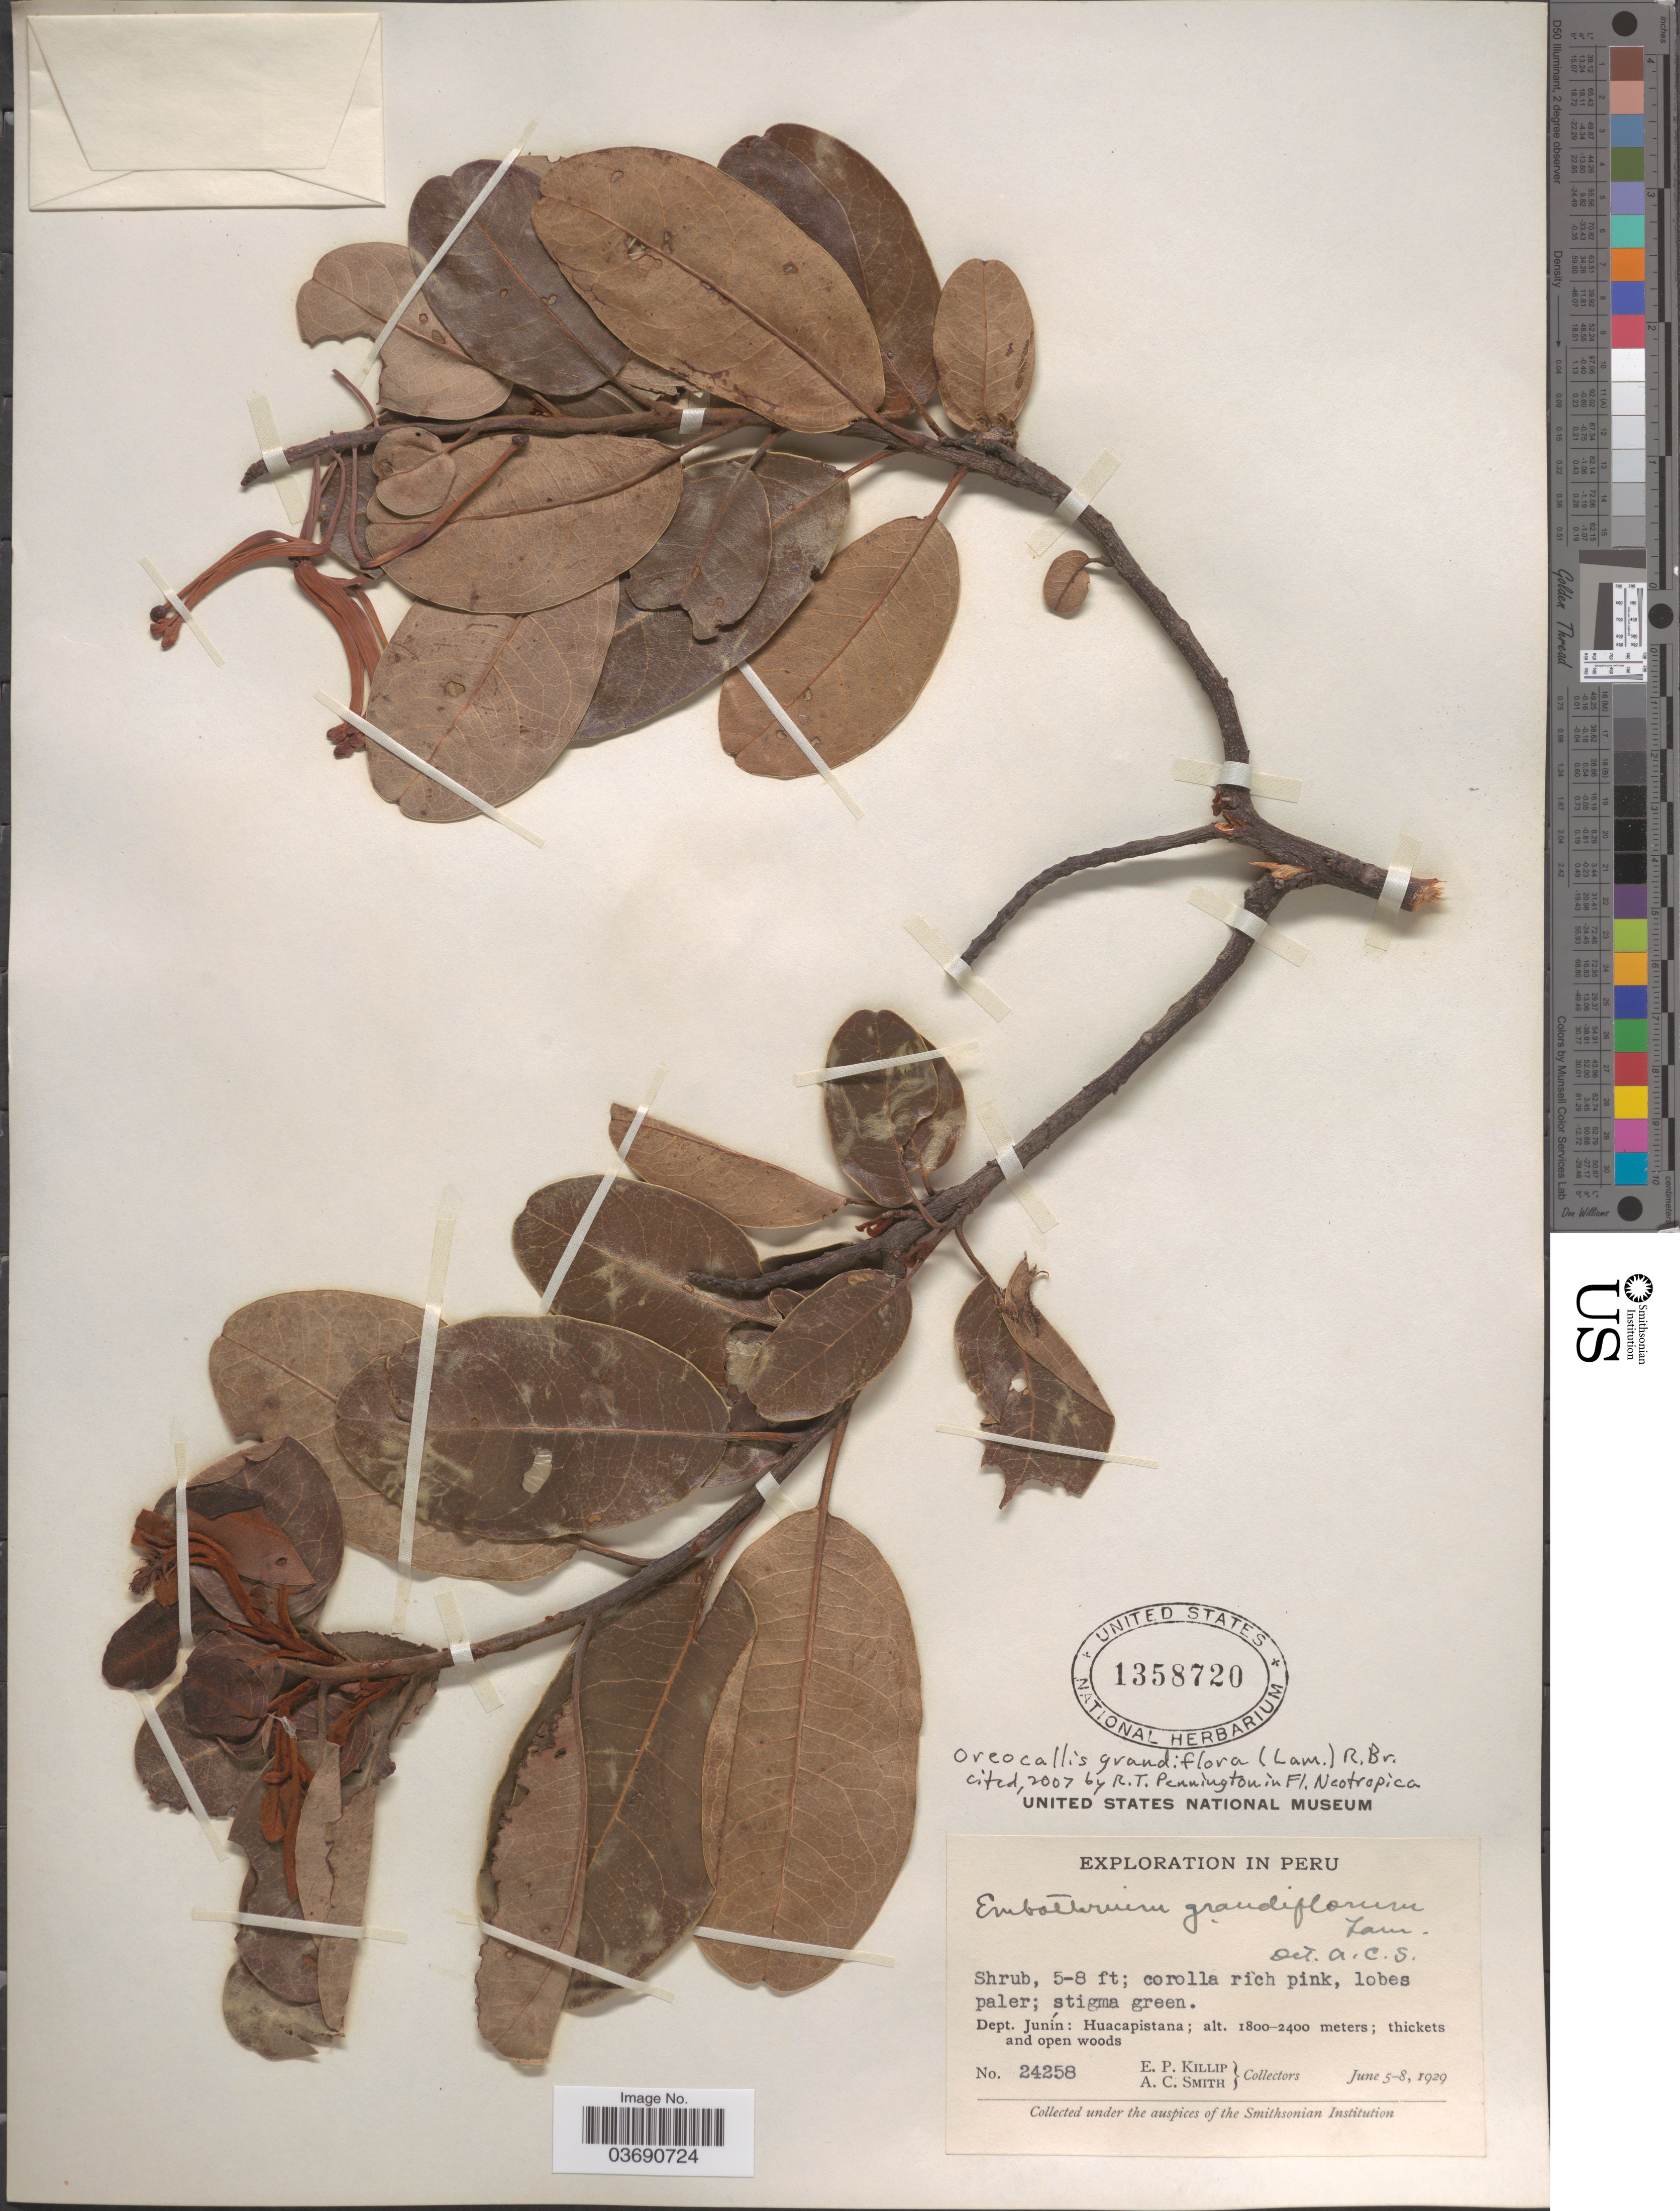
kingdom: Plantae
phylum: Tracheophyta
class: Magnoliopsida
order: Proteales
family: Proteaceae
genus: Oreocallis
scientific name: Oreocallis grandiflora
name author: (Lam.) R. Br.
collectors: E. P. Killip & A. C. Smith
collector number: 24258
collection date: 1929-06-05/1929-06-08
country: Peru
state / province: Junín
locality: Dept. Junín: Huacapistana; thickets and open woods.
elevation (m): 1800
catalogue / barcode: US 1358720